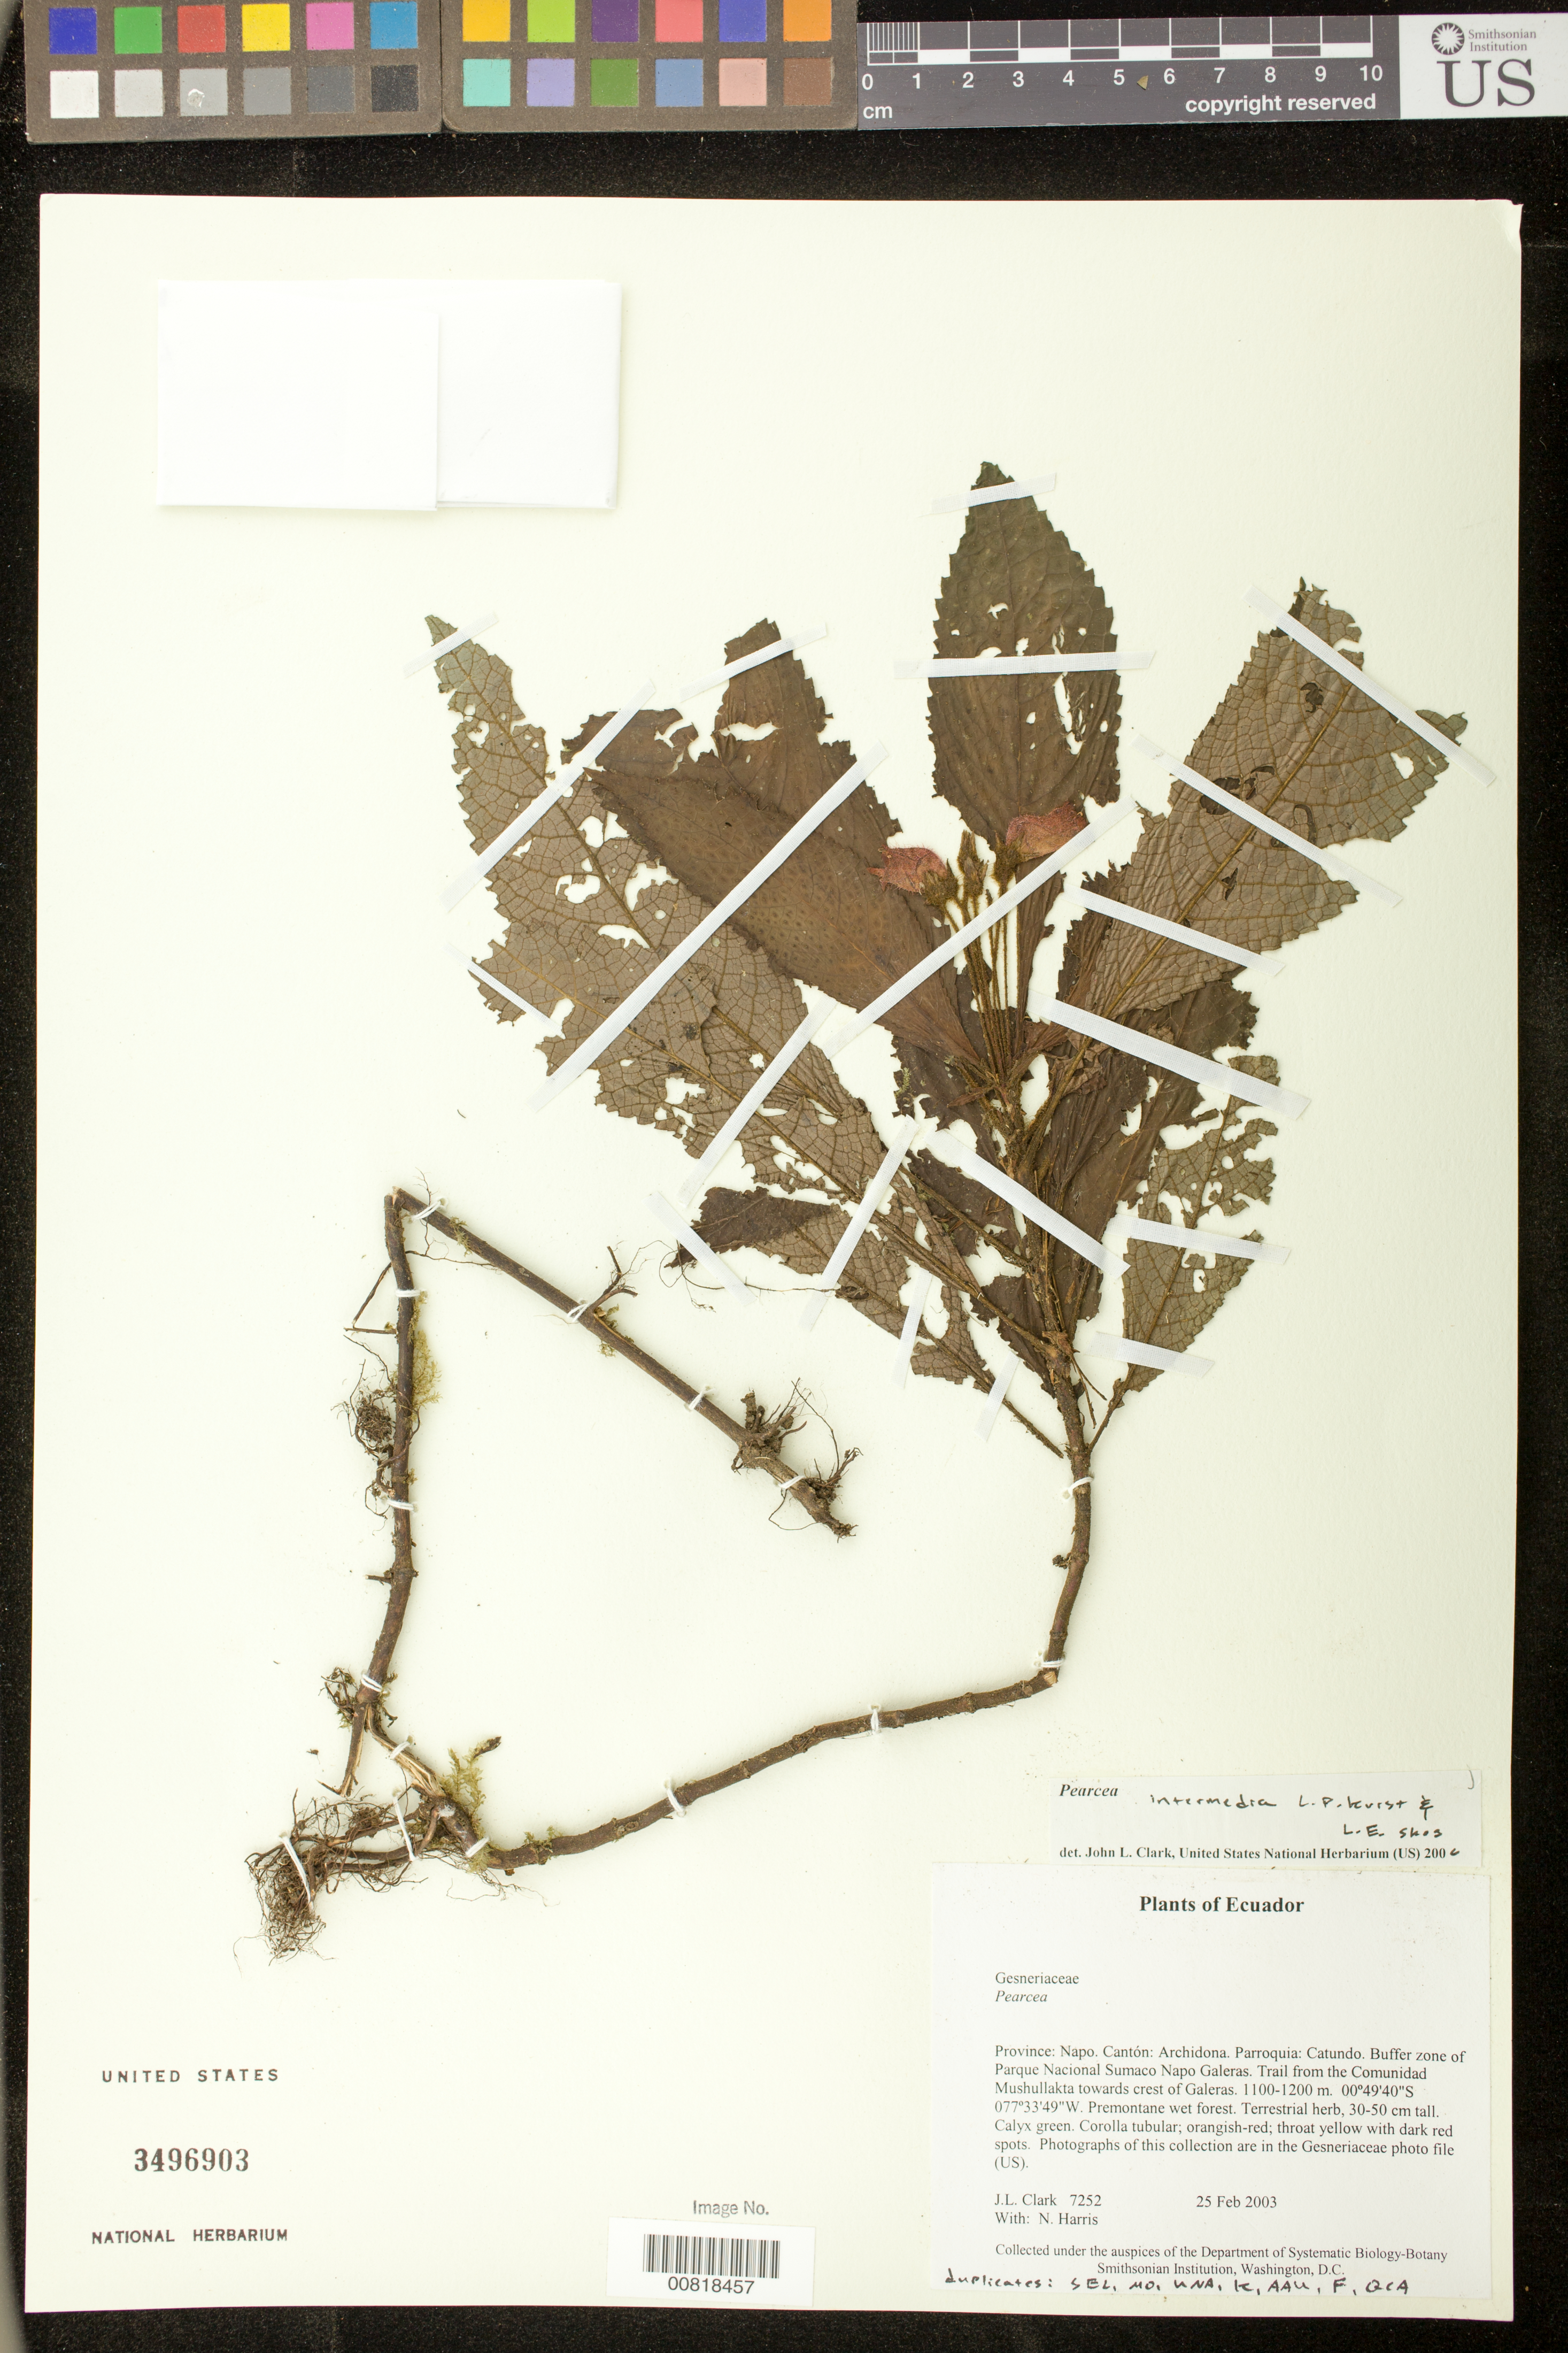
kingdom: Plantae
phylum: Tracheophyta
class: Magnoliopsida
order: Lamiales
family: Gesneriaceae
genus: Pearcea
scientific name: Pearcea intermedia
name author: L.P. Kvist & L.E. Skog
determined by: Clark, J. L., (SEL), The Marie Selby Botanical Garden (UNITED STATES)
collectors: J. L. Clark & N. Harris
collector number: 7252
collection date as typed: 25 Feb 2003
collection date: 2003-02-25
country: Ecuador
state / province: Napo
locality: Archidona. Parroquia: Catundo. Buffer zone of Parque Nacional Sumaco Napo Galeras. Trail from the Comunidad Mushullakta towards crest of Galeras.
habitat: Premontane wet forest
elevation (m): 1100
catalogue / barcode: US 3496903